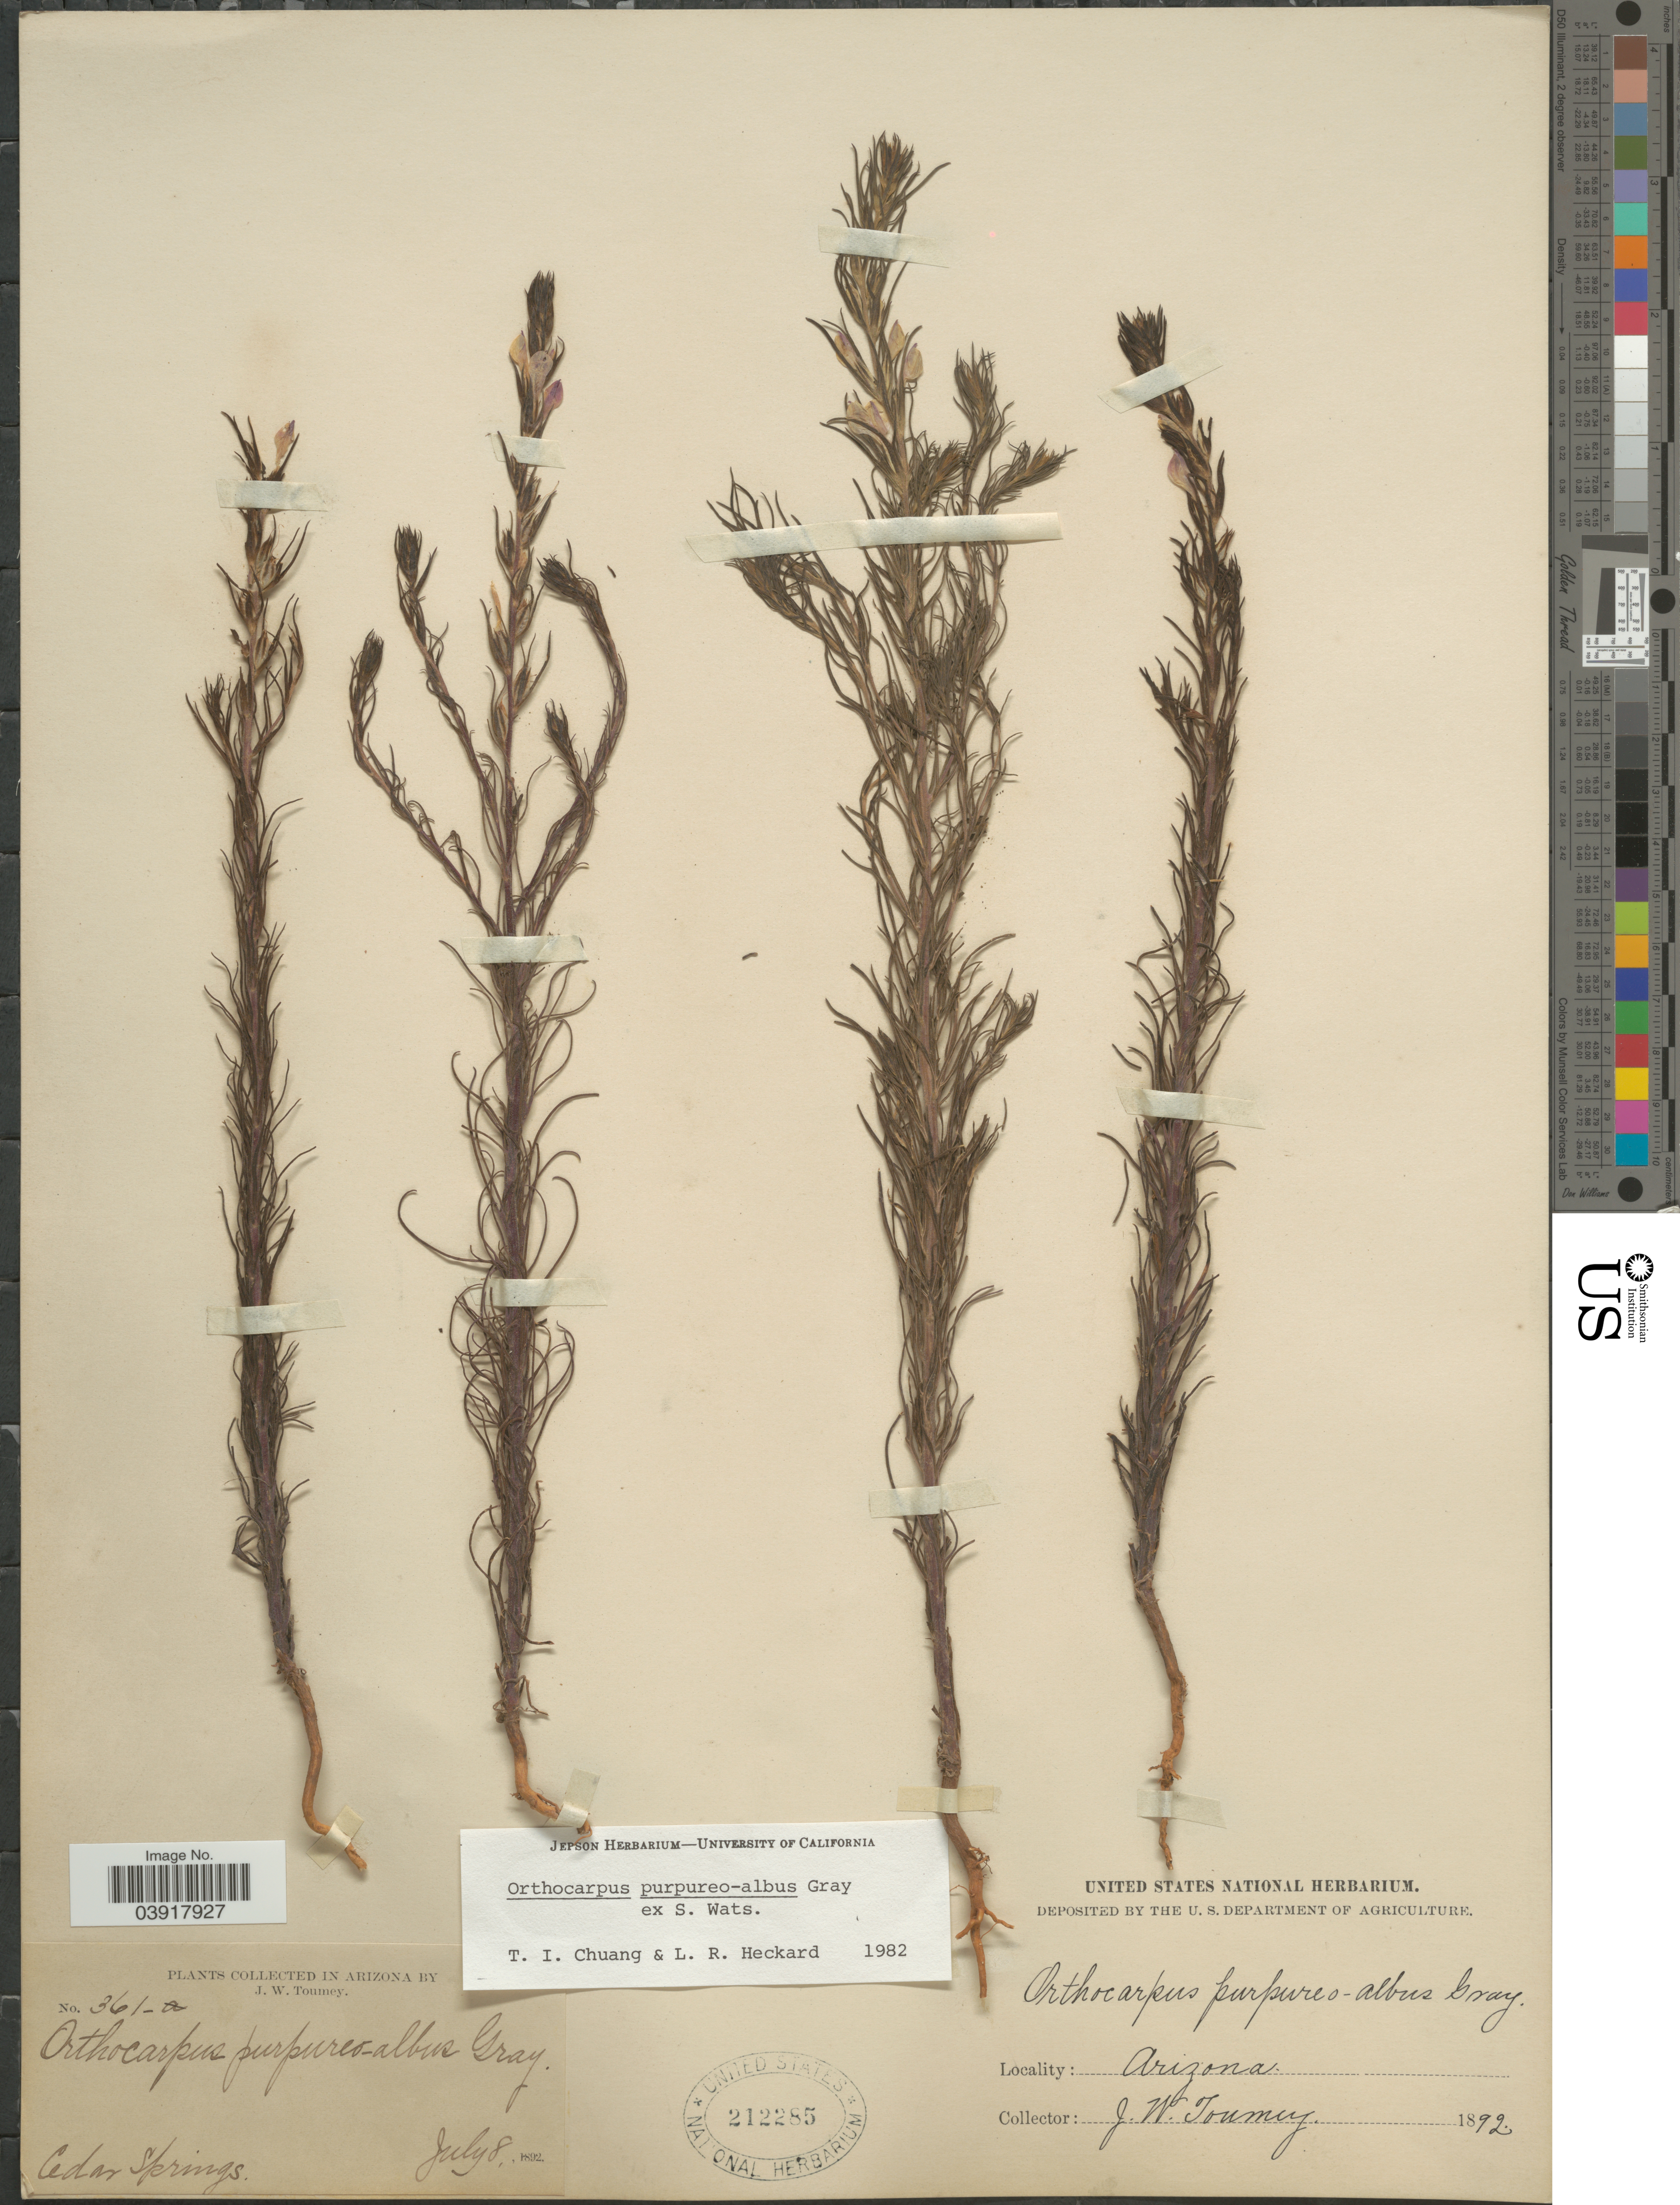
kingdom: Plantae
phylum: Tracheophyta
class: Magnoliopsida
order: Lamiales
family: Orobanchaceae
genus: Orthocarpus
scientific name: Orthocarpus purpureo-albus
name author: A. Gray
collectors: J. W. Toumey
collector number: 361-a?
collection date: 1892-07-08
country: United States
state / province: Arizona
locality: Cedar Springs.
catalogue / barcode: US 212285